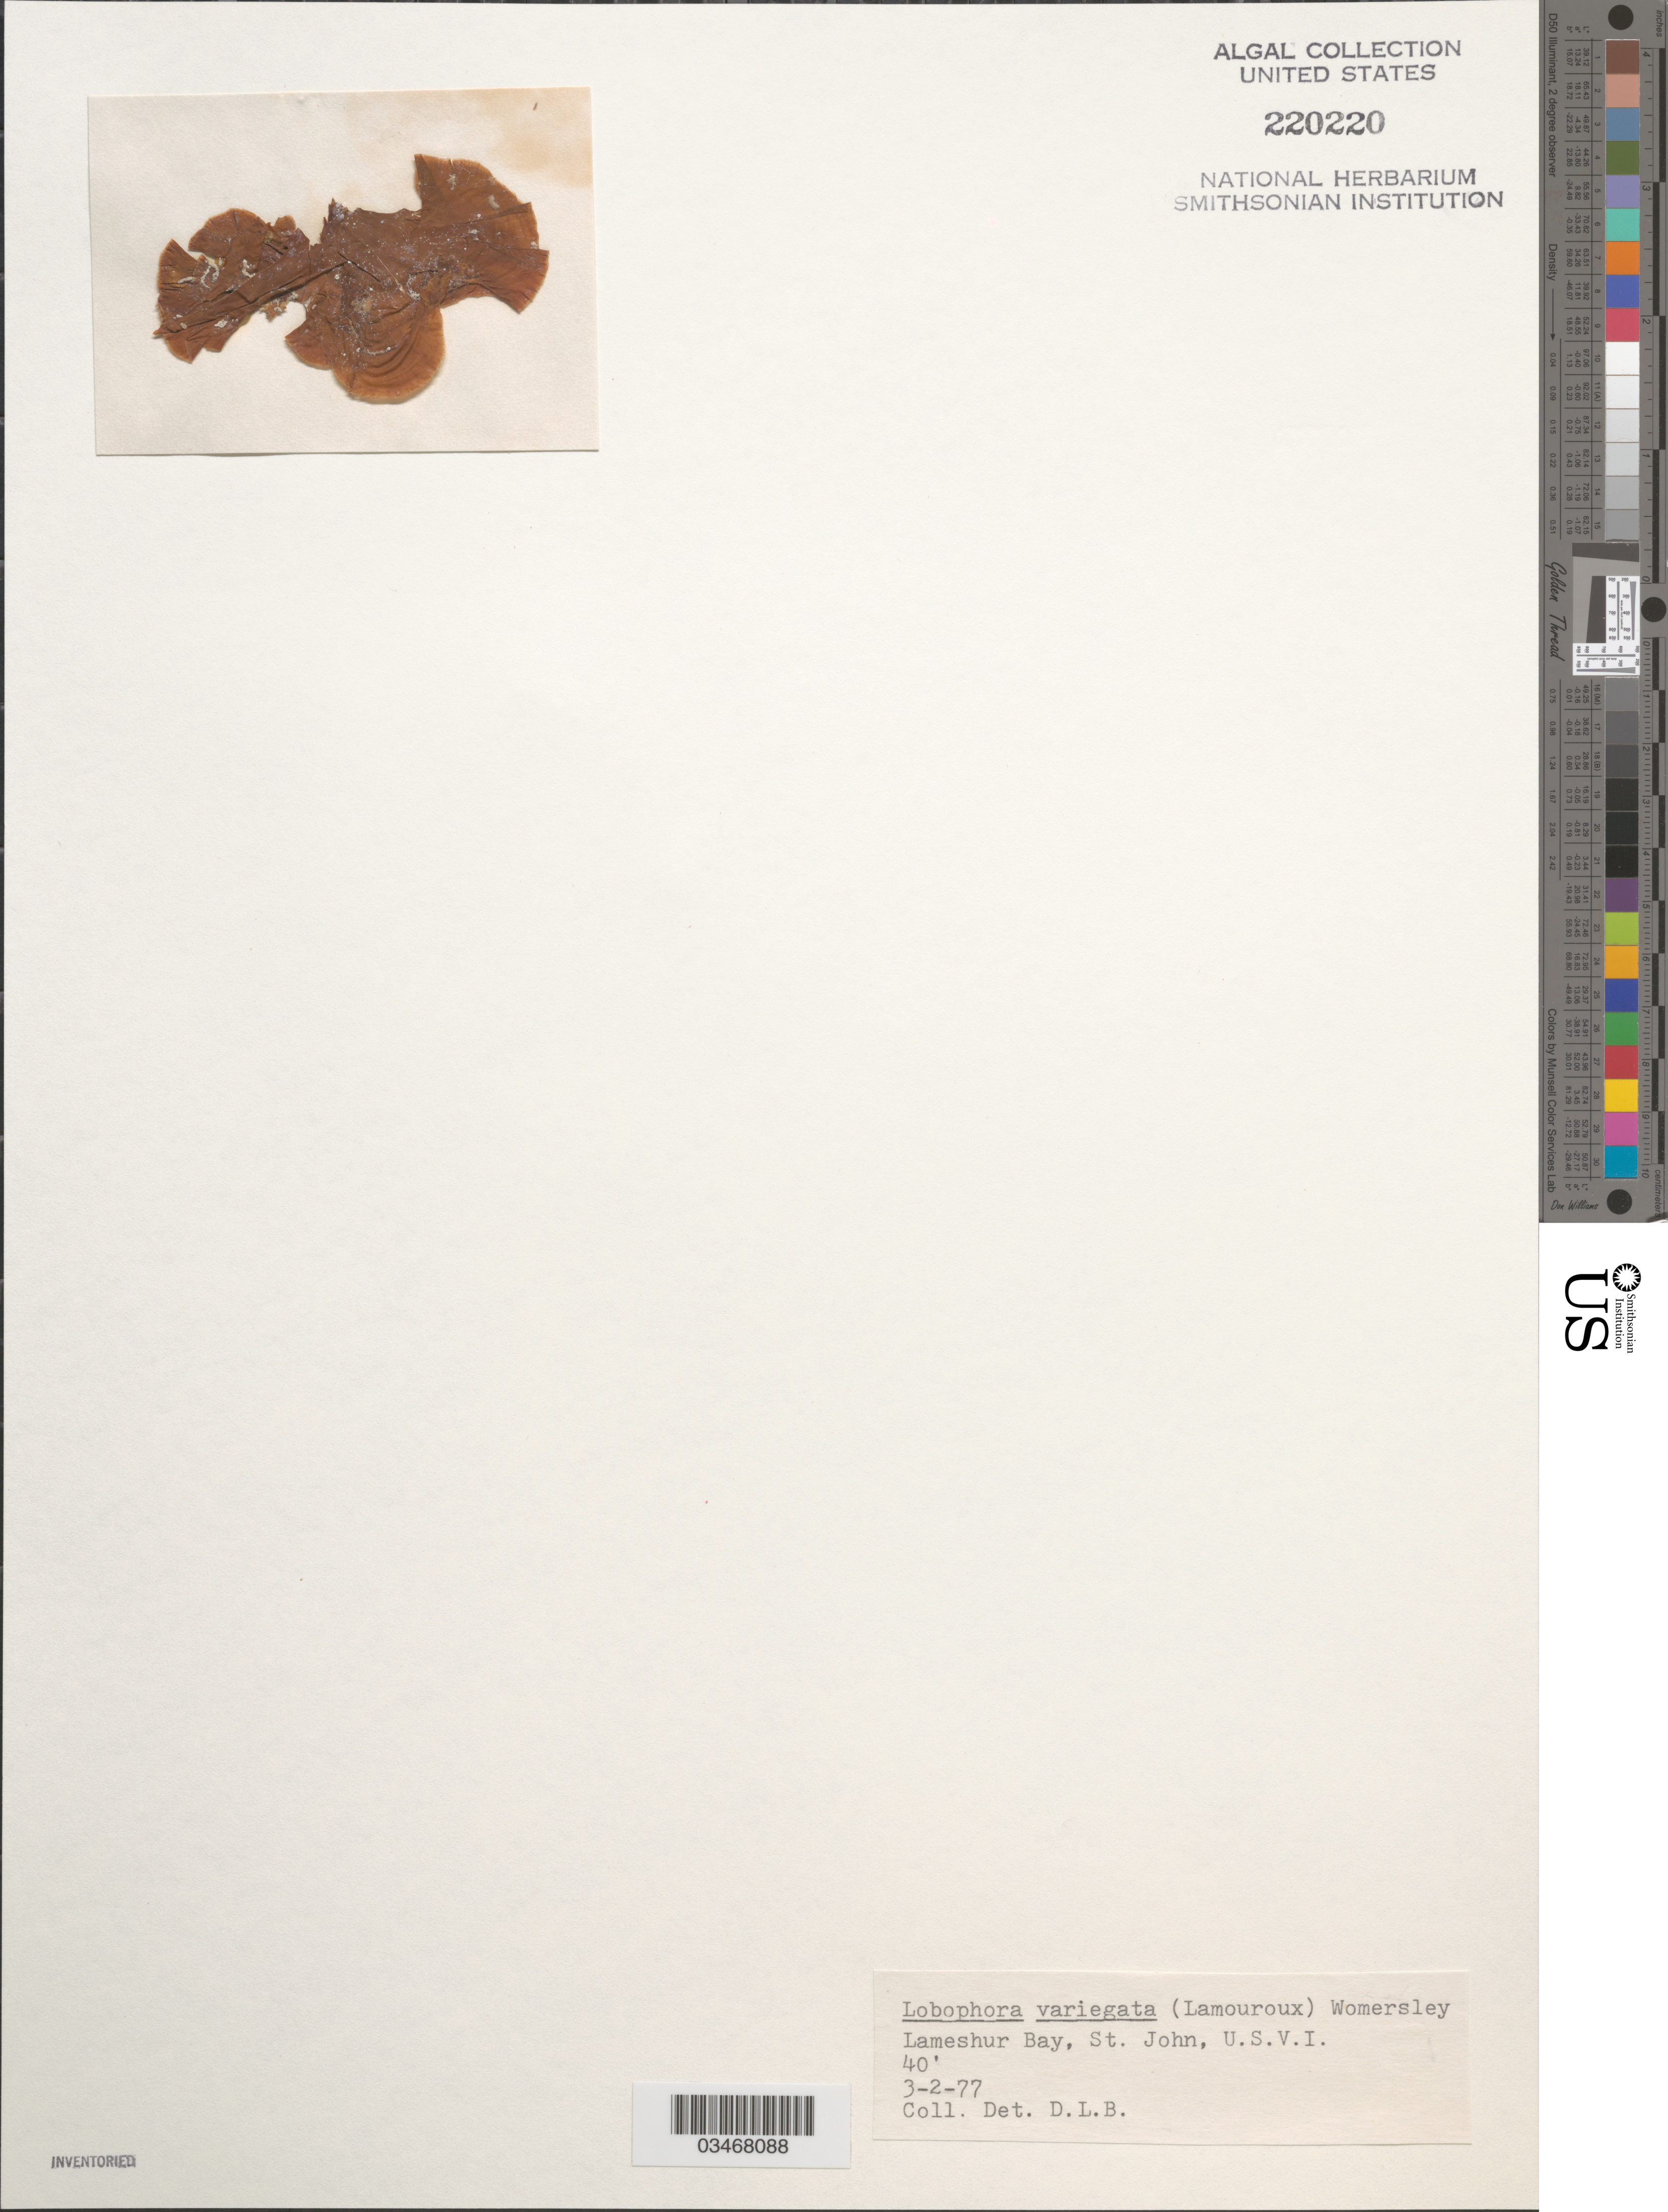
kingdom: Chromista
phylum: Ochrophyta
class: Phaeophyceae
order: Dictyotales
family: Dictyotaceae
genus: Lobophora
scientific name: Lobophora variegata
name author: (J.V.Lamouroux) Womersley & E.C. Oliveira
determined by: Ballantine, D. L.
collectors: D.L. Ballantine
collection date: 1977-03-02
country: U.S. Virgin Islands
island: St. John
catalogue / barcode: US 220220